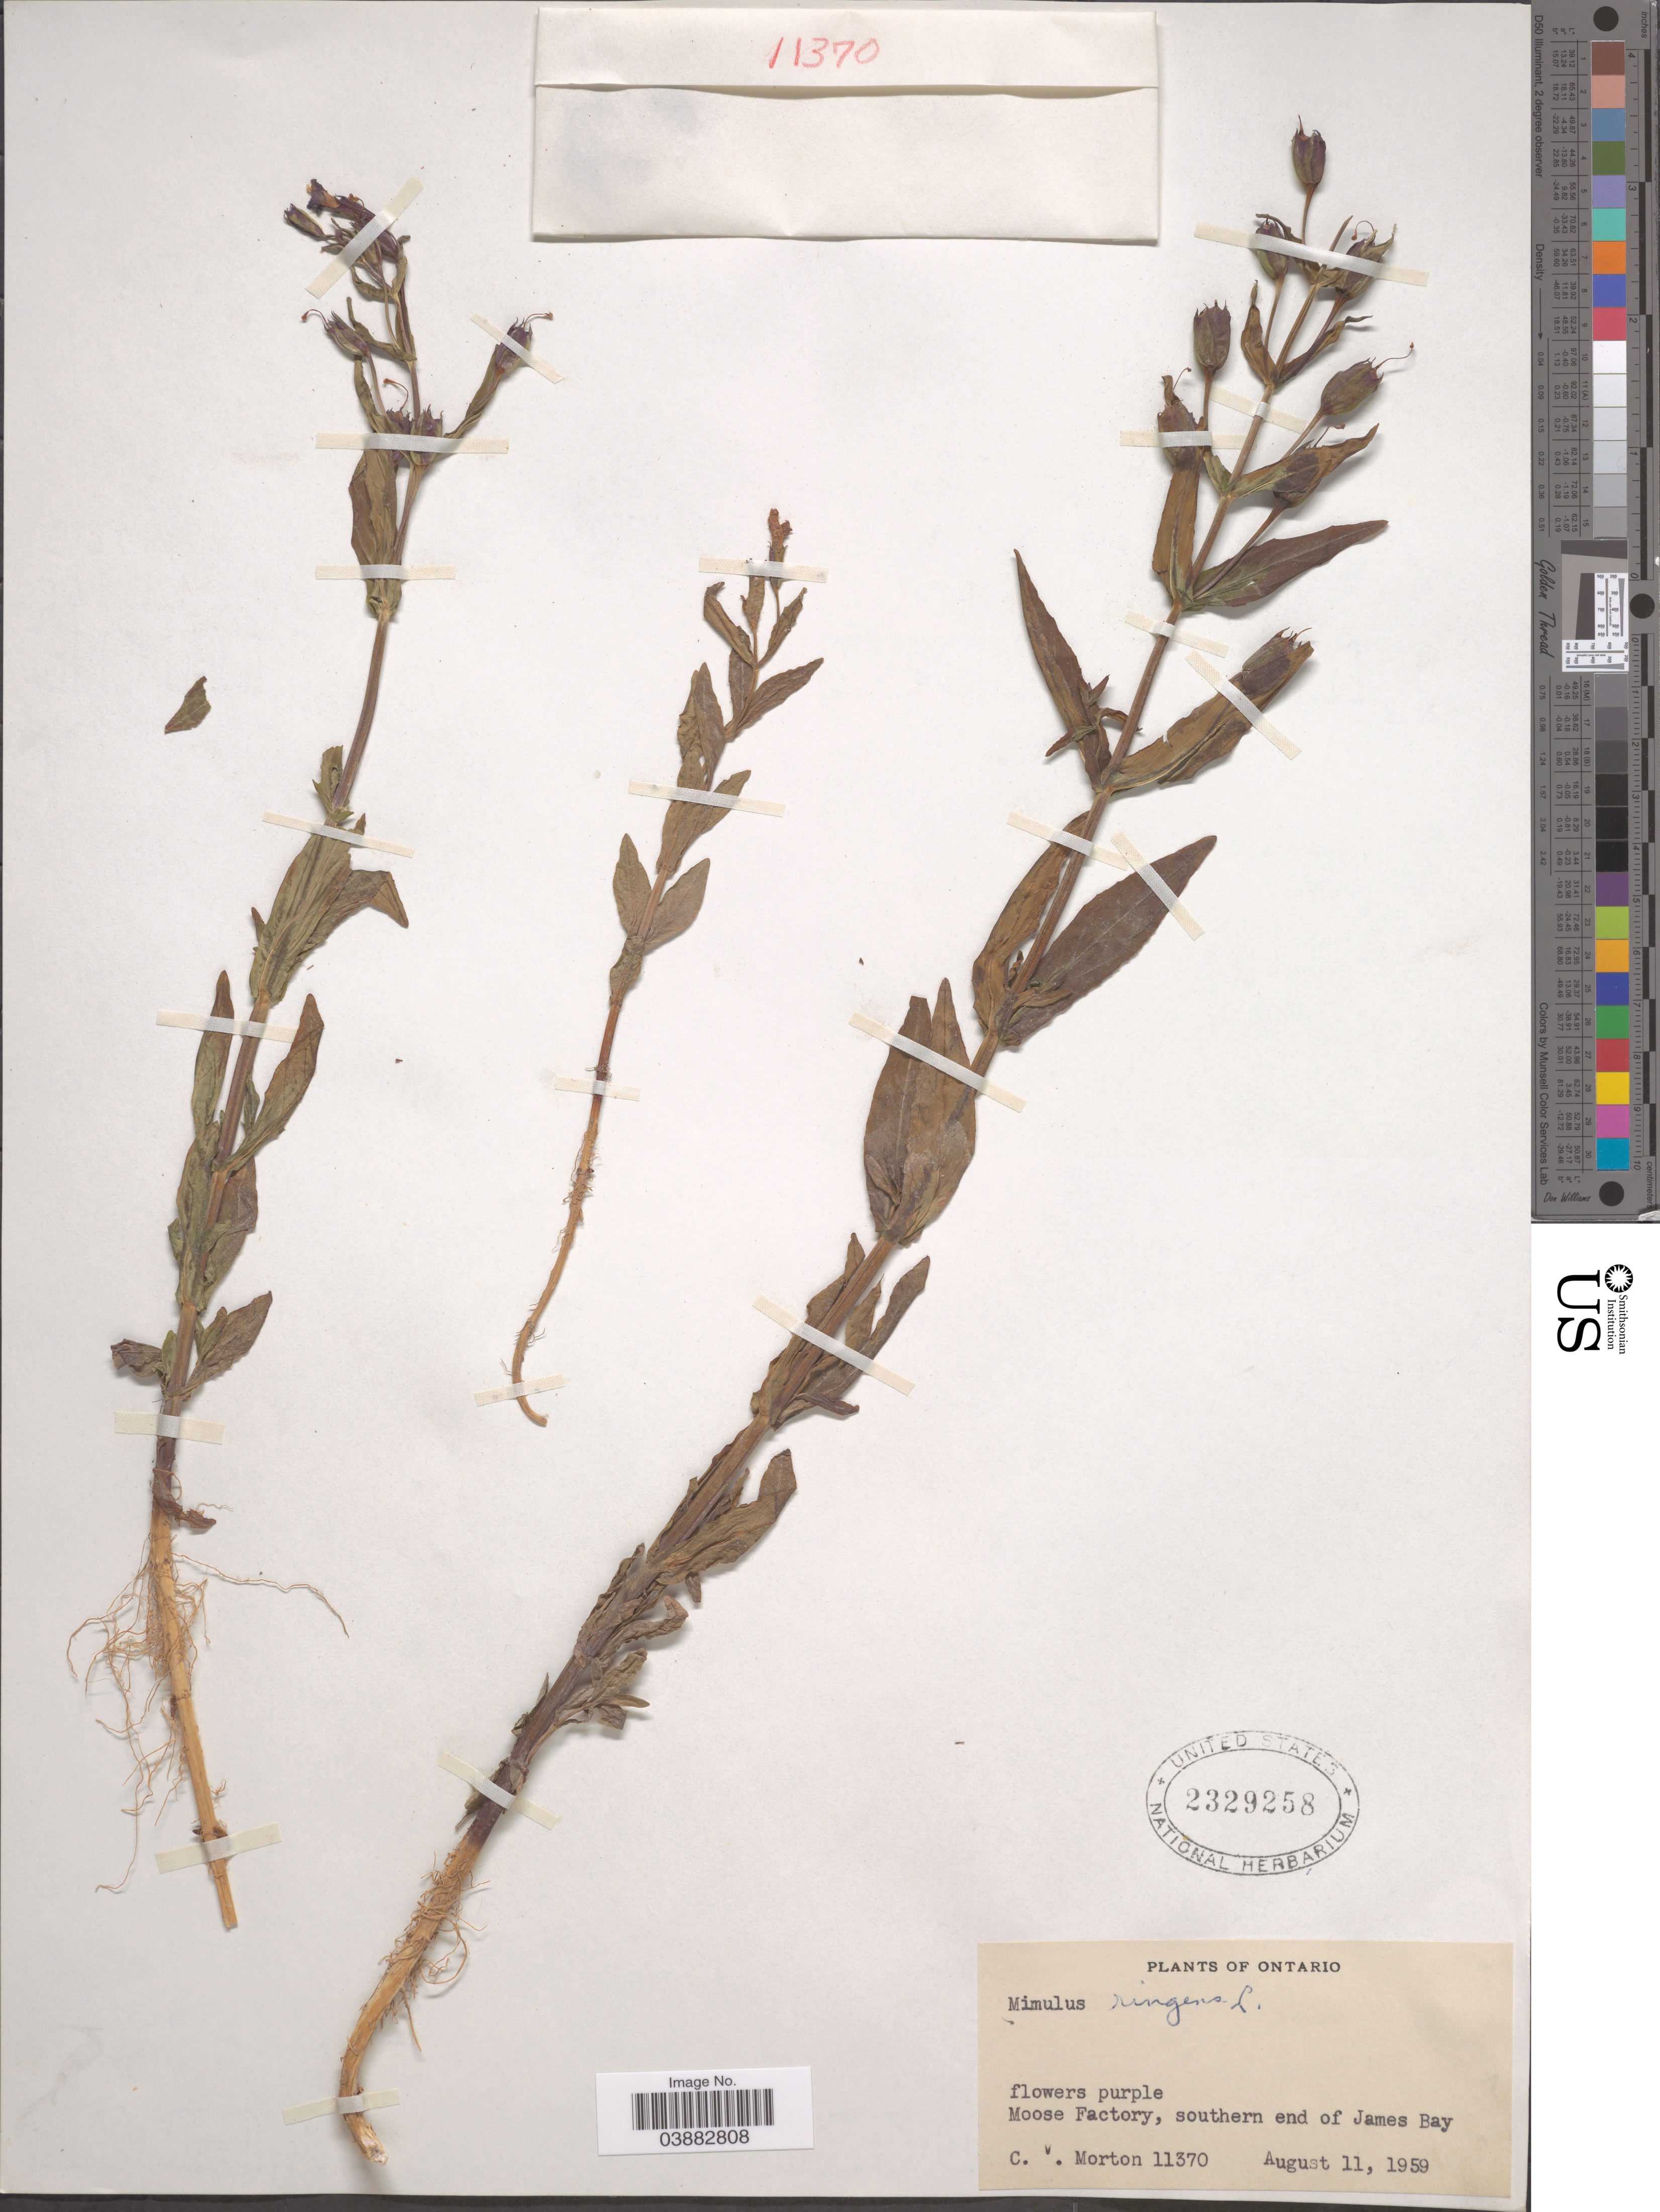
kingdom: Plantae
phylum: Tracheophyta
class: Magnoliopsida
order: Lamiales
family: Phrymaceae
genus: Mimulus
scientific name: Mimulus ringens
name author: L.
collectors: C. V. Morton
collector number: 11370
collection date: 1959-08-11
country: Canada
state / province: Ontario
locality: Moose Factory, southern end of James Bay.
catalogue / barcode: US 2329258